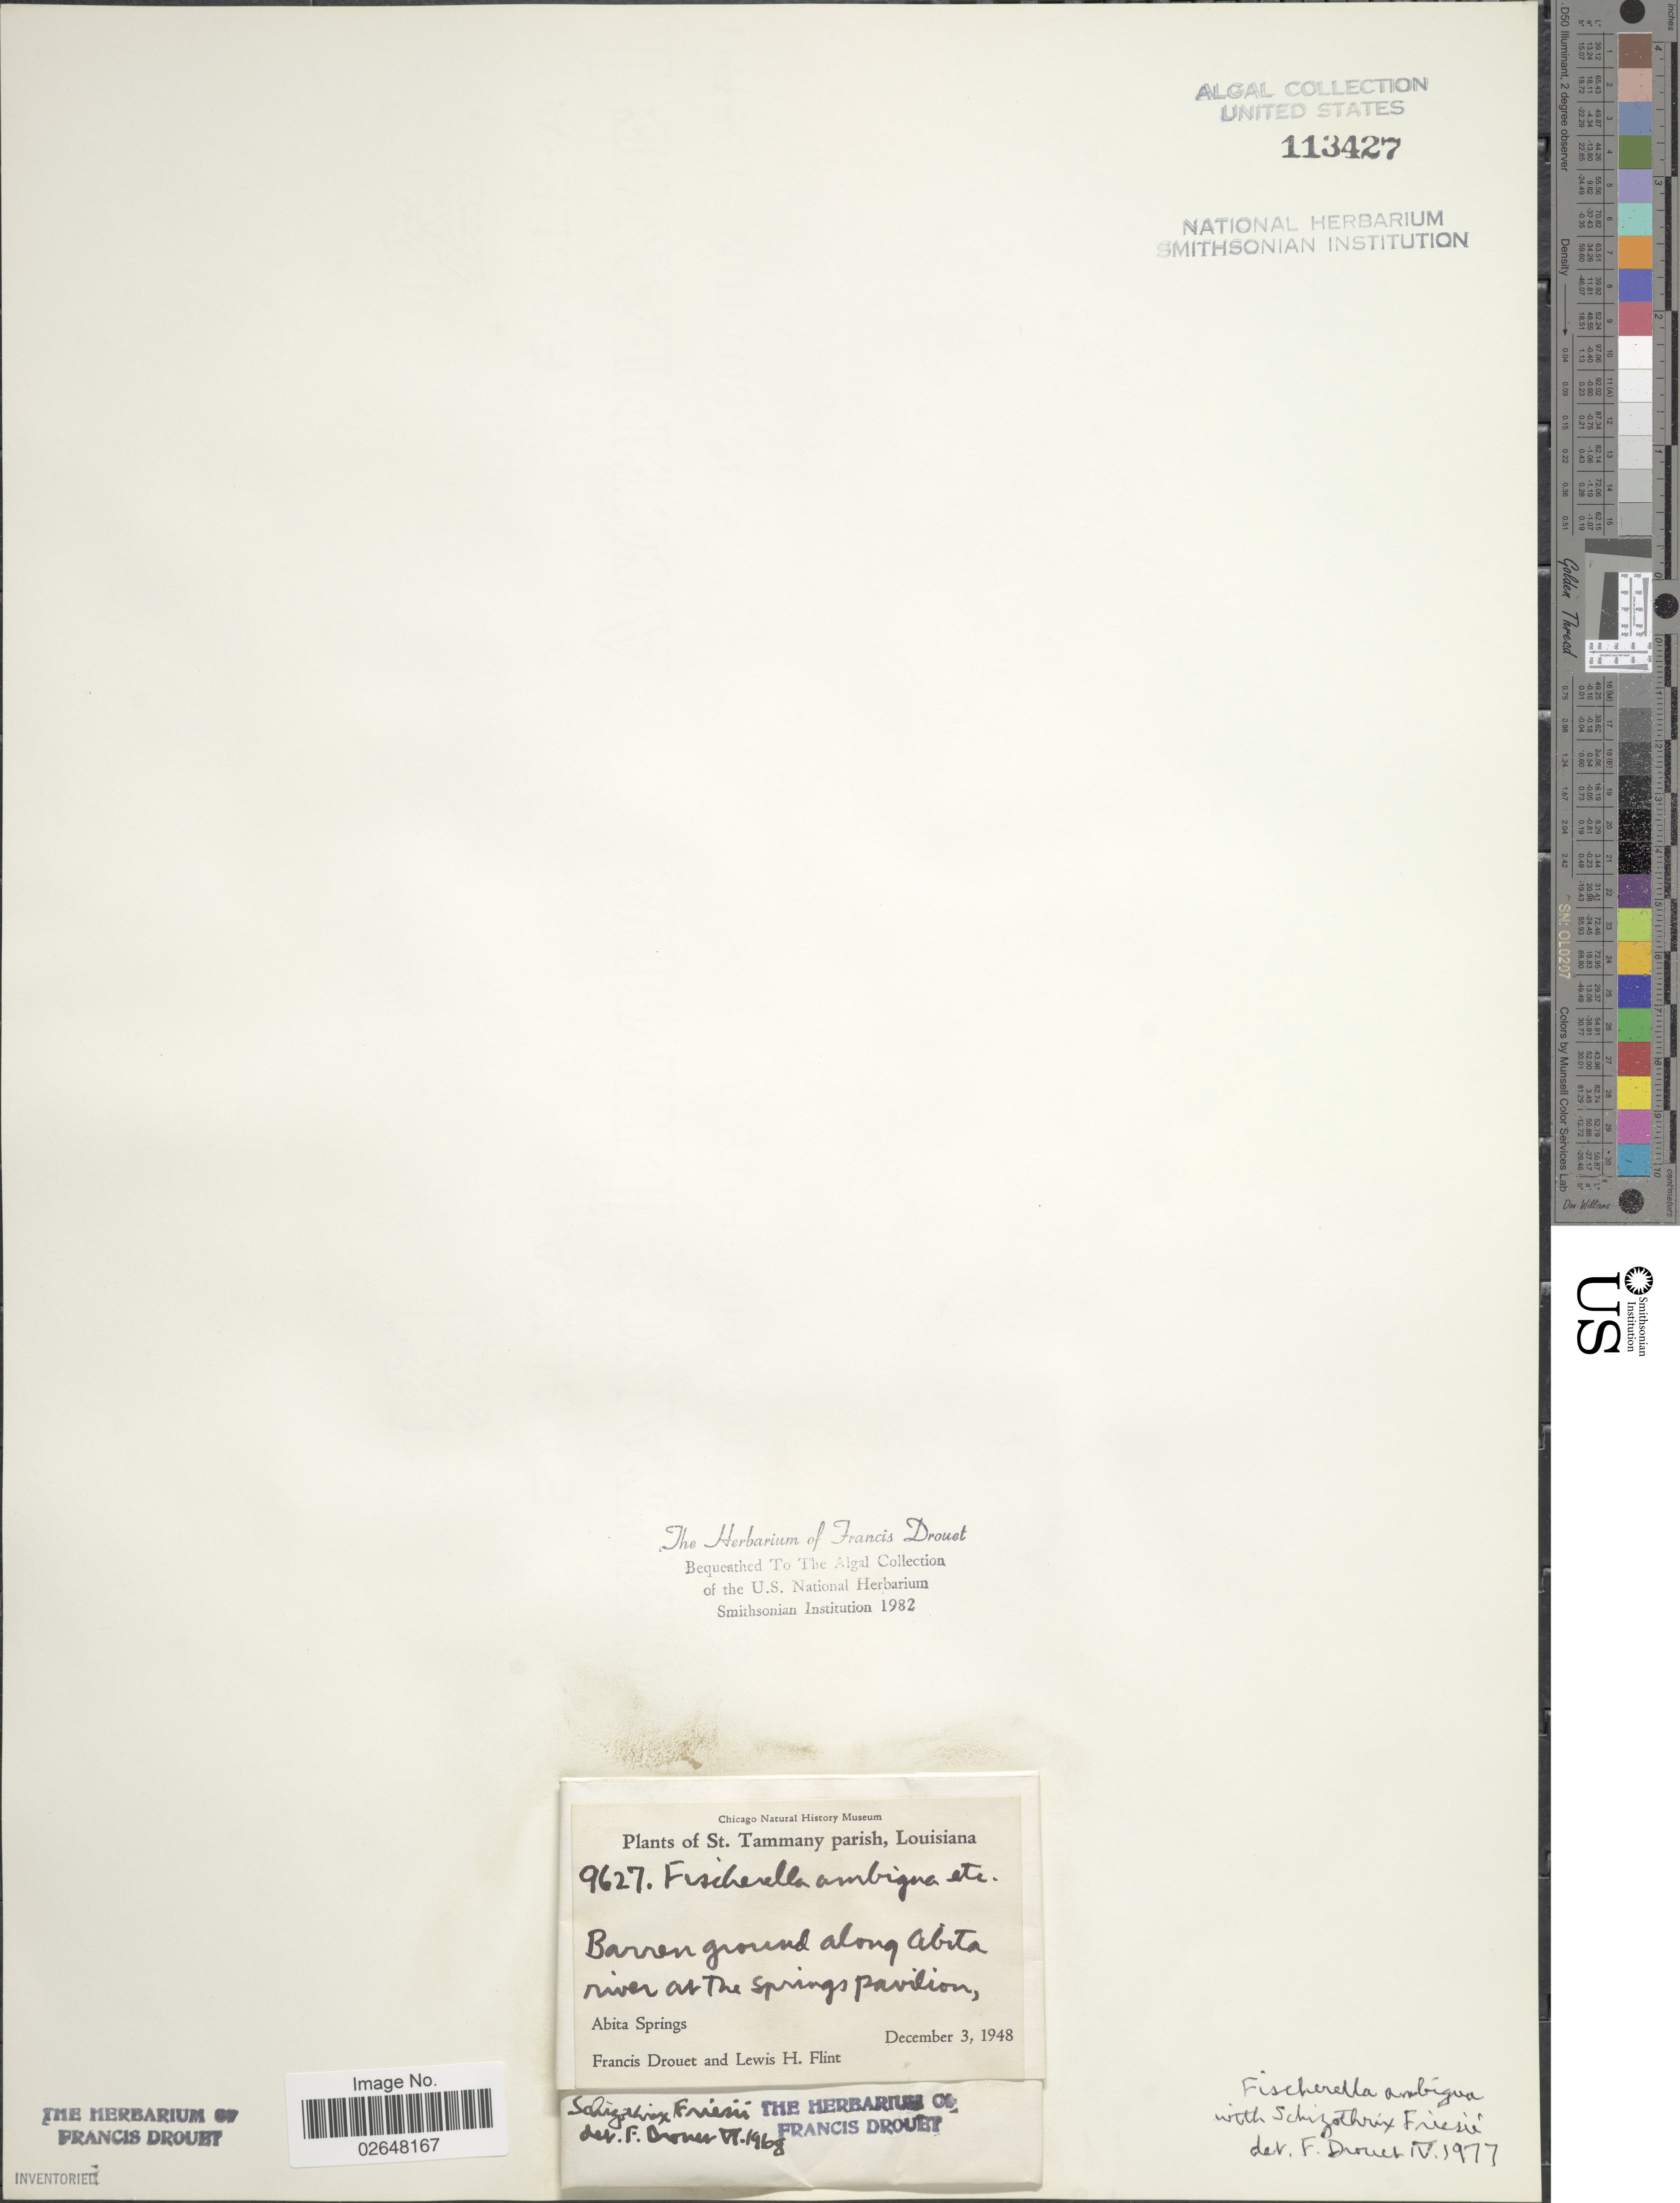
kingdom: Bacteria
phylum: Cyanobacteria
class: Cyanobacteriia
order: Cyanobacteriales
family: Stigonemataceae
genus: Stigonema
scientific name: Stigonema muscicola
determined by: Drouet, F. E.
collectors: F. E. Drouet & L. H. Flint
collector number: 9627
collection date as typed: December 3, 1948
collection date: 1948-12-03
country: United States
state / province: Louisiana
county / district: Saint Tammany Parish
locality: Abita Springs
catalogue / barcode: US 113427